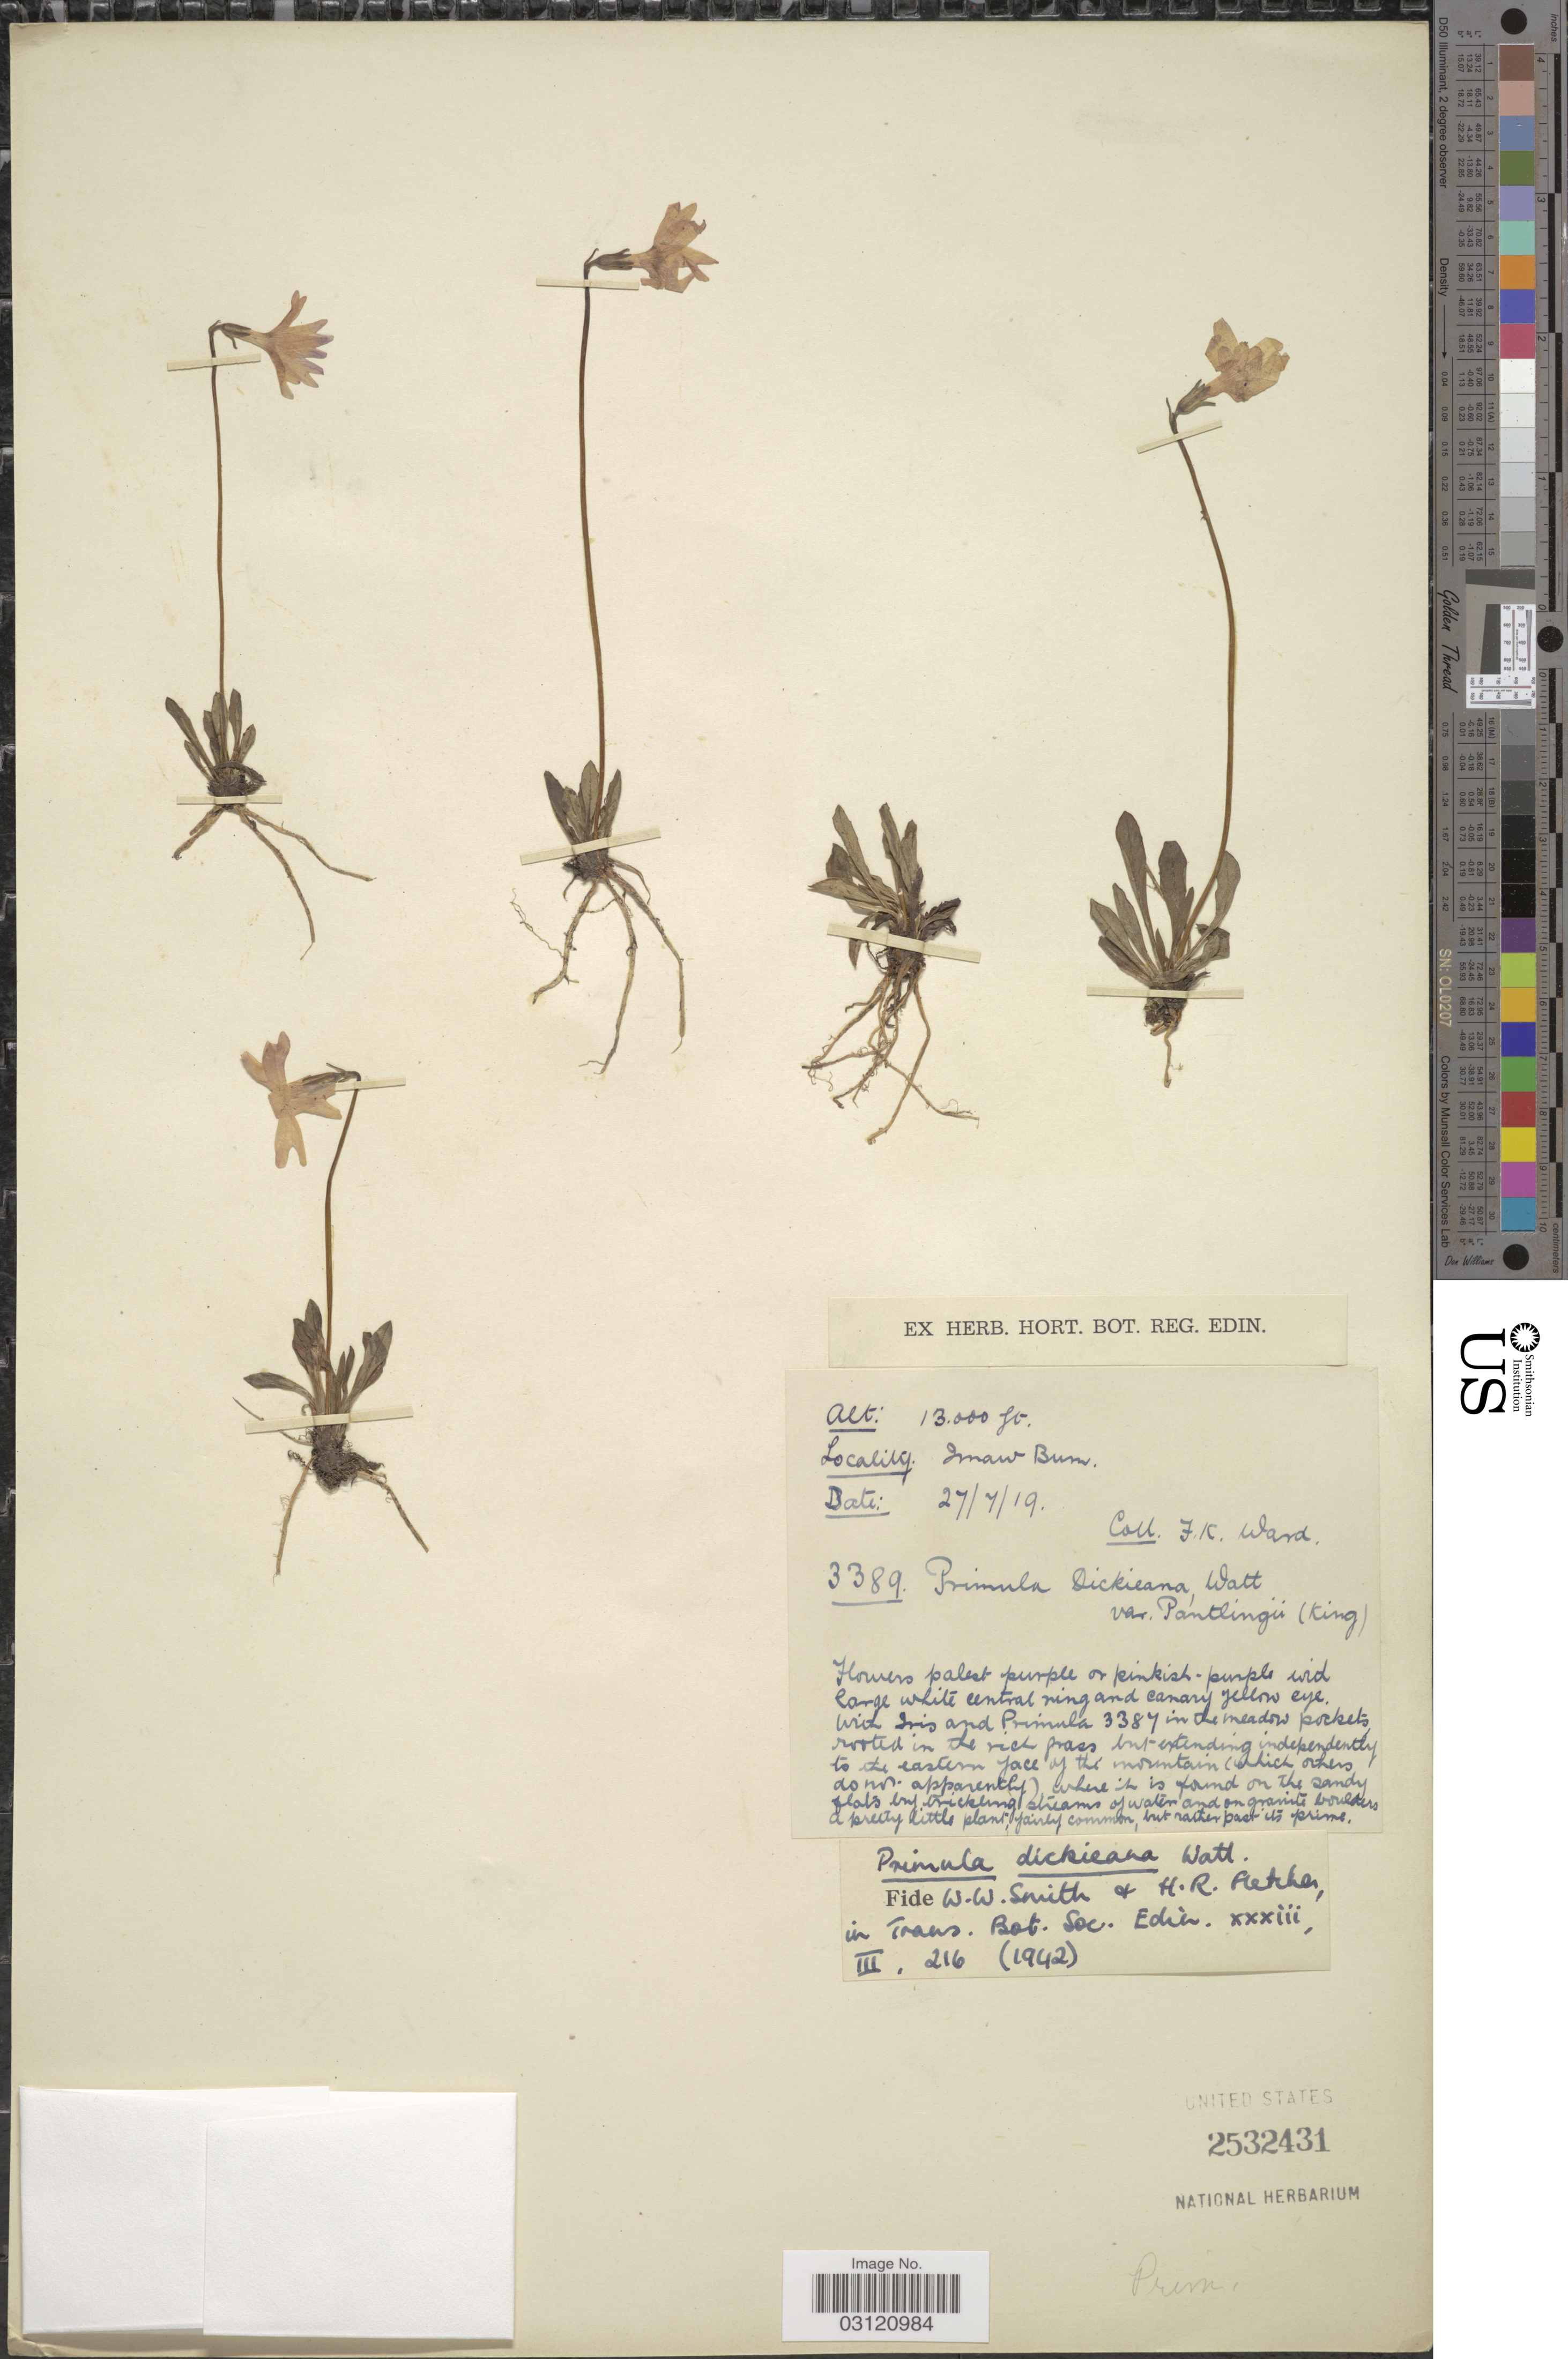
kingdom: Plantae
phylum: Tracheophyta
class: Magnoliopsida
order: Ericales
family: Primulaceae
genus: Primula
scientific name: Primula dickieana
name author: Watt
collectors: F. Ward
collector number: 3389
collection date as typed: Transcribed d/m/y: 27/7/19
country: Myanmar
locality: Maw Bum.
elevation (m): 3962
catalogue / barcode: US 2532431